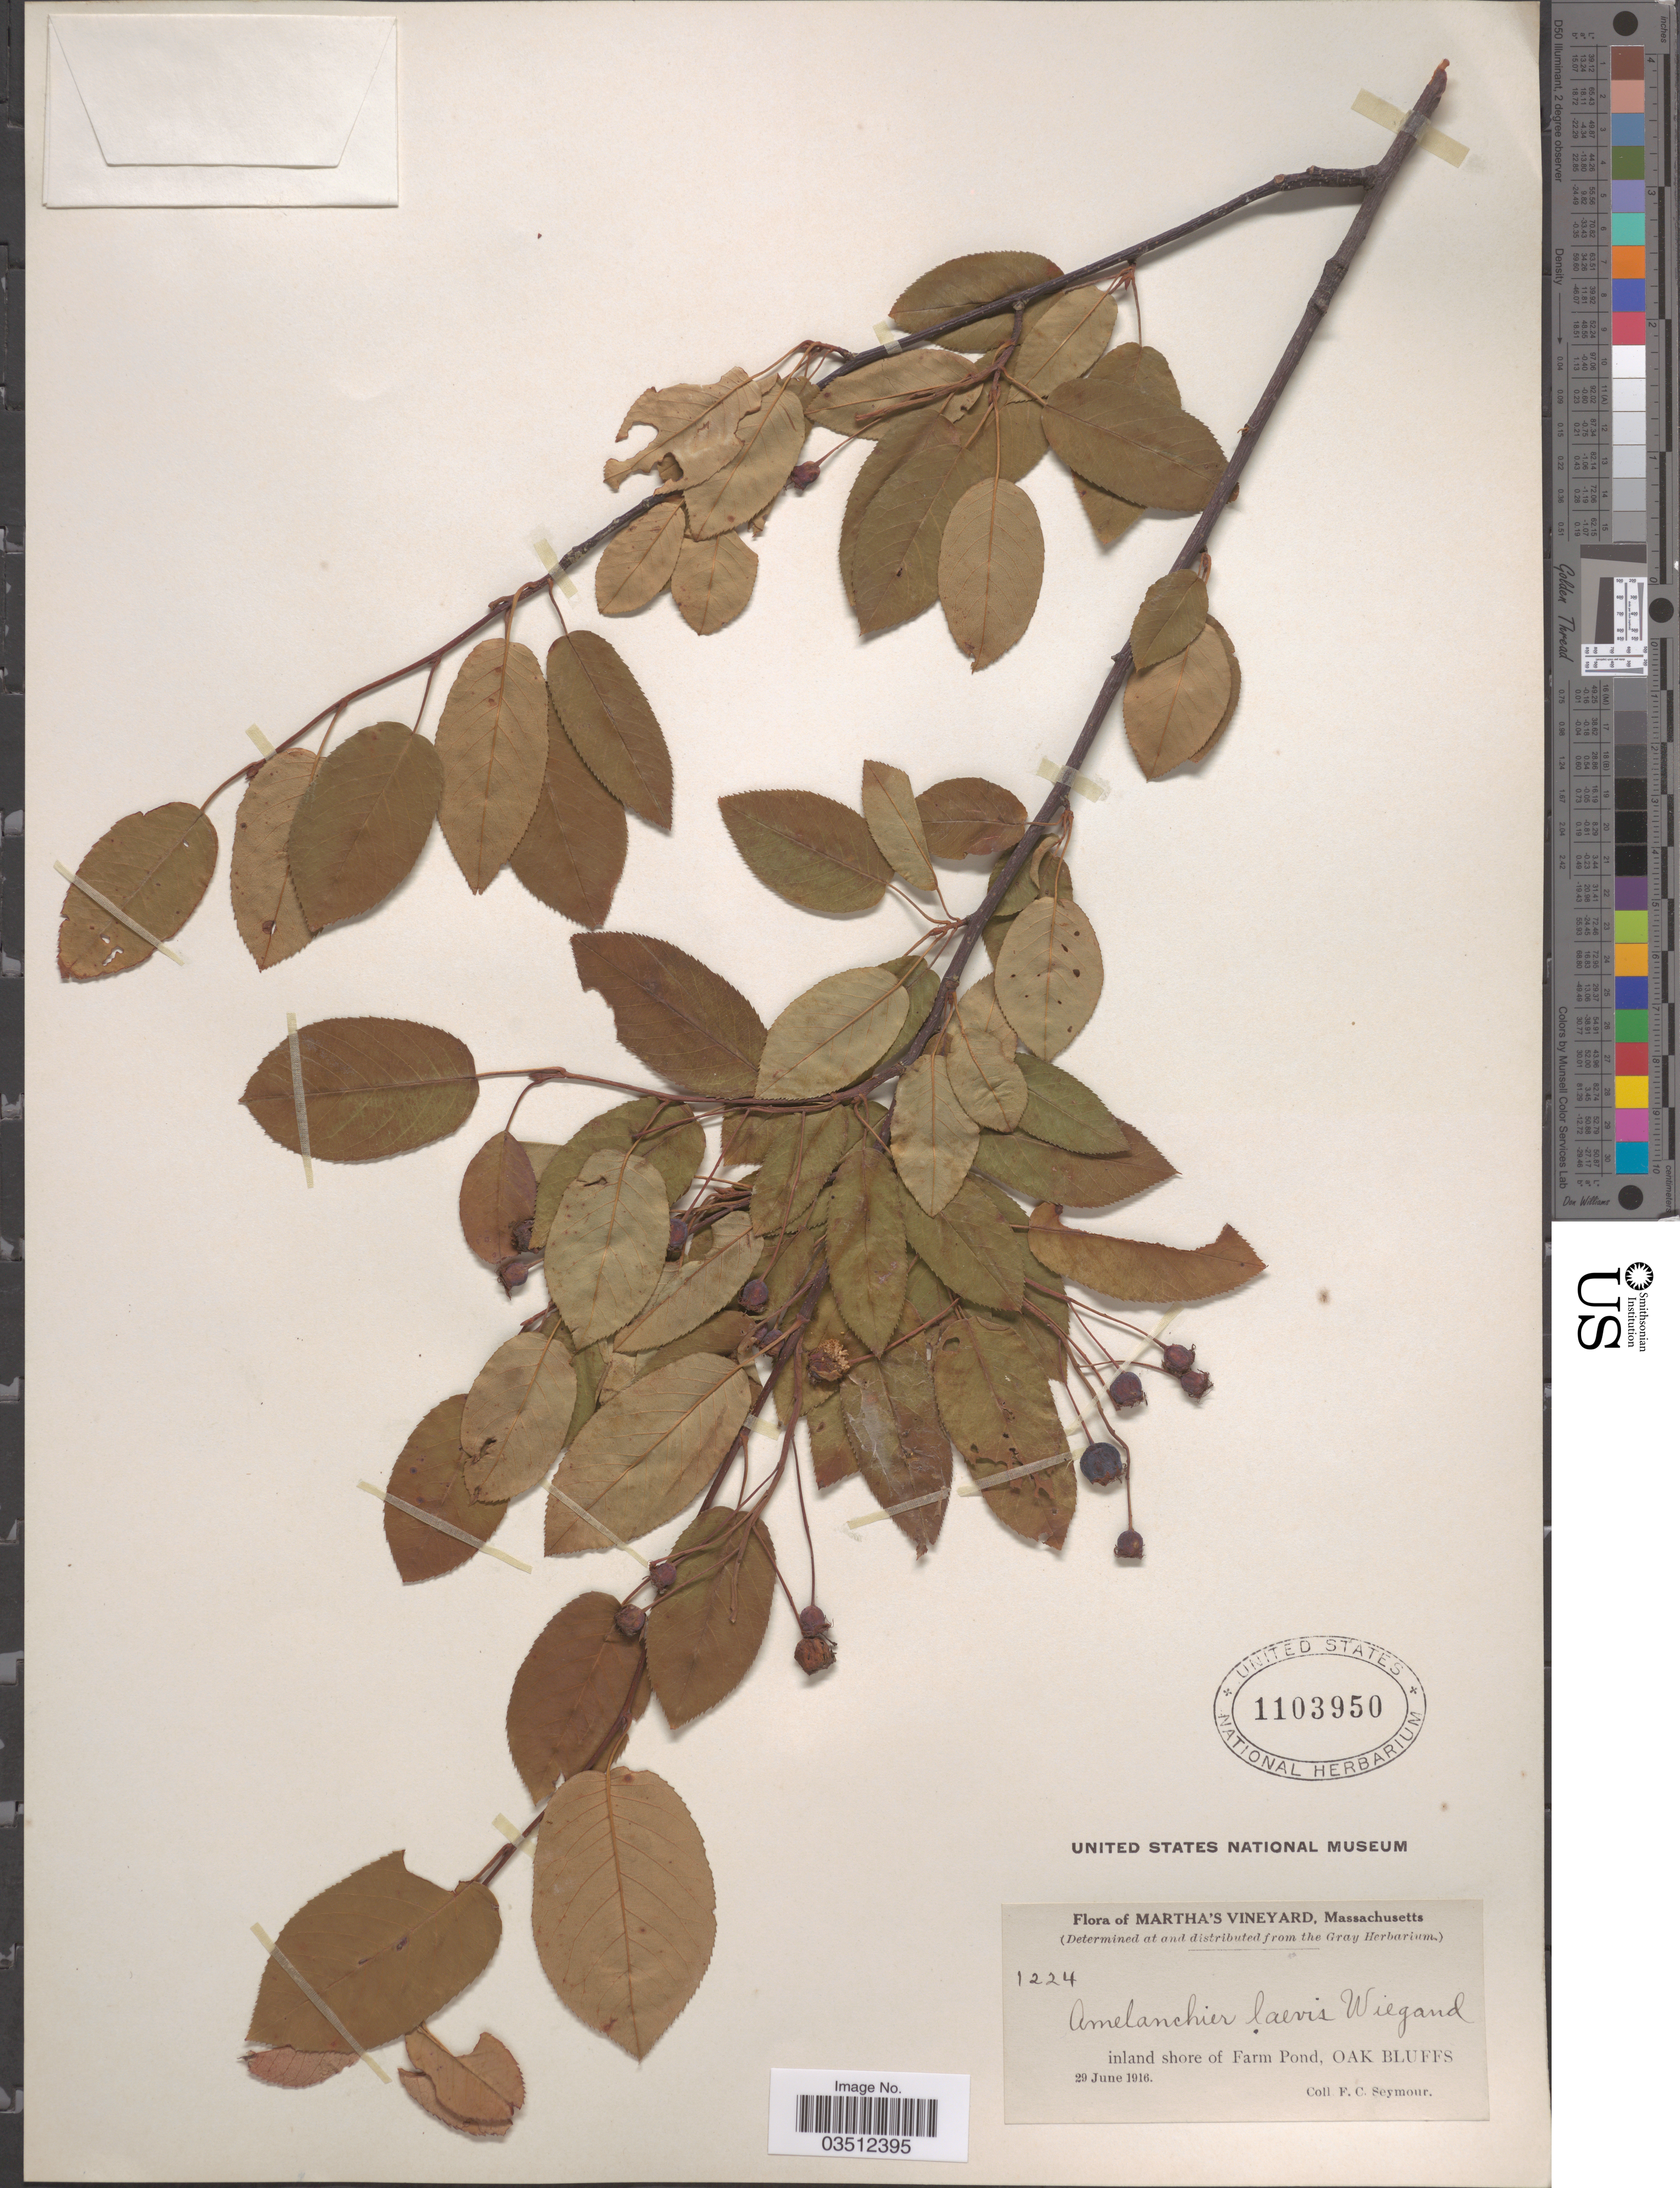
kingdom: Plantae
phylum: Tracheophyta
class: Magnoliopsida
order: Rosales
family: Rosaceae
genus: Amelanchier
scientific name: Amelanchier laevis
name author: Wiegand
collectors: F. C. Seymour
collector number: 1224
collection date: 1916-06-29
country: United States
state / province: Massachusetts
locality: Martha's Vineyard. Inland shore of Farm Pond, Oak Bluffs.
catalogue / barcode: US 1103950